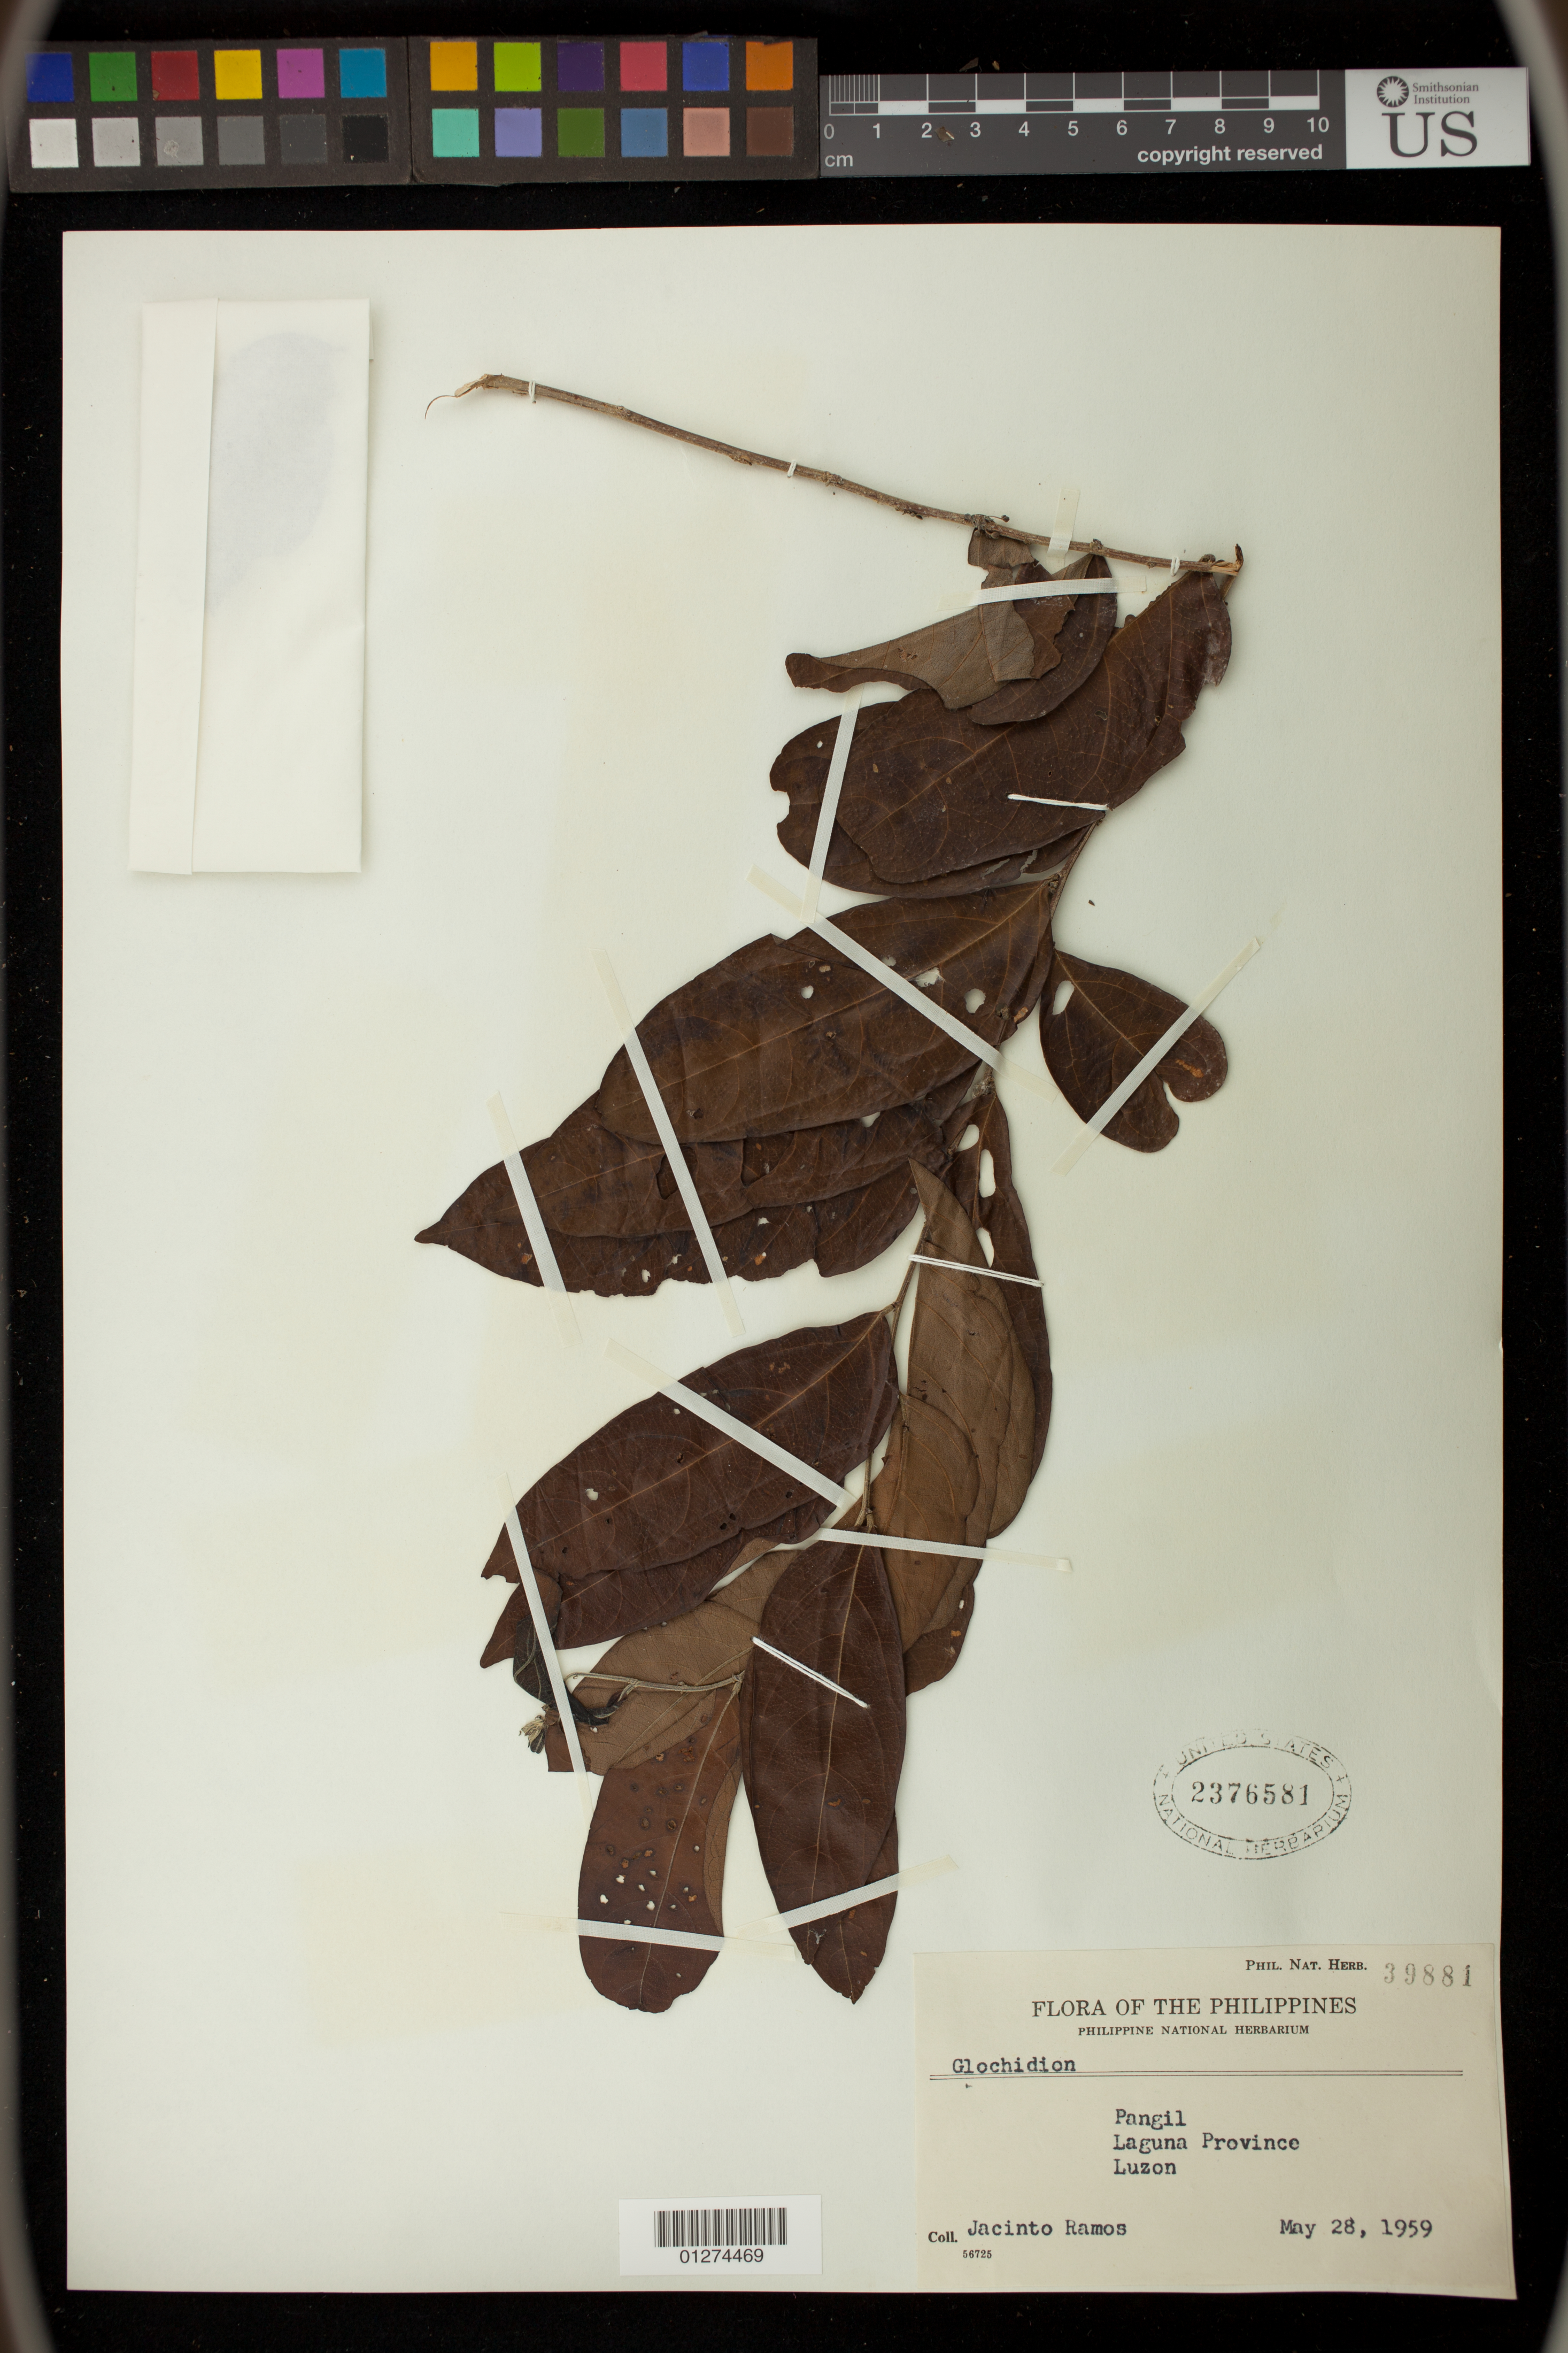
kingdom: Plantae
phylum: Tracheophyta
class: Magnoliopsida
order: Malpighiales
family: Phyllanthaceae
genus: Glochidion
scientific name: Glochidion sp.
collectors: J. Ramos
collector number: Phil. Nat. Herb. 39881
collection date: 1959-05-28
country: Philippines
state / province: Calabarzon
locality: Pangil, Laguna Province, Luzon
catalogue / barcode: US 2376581